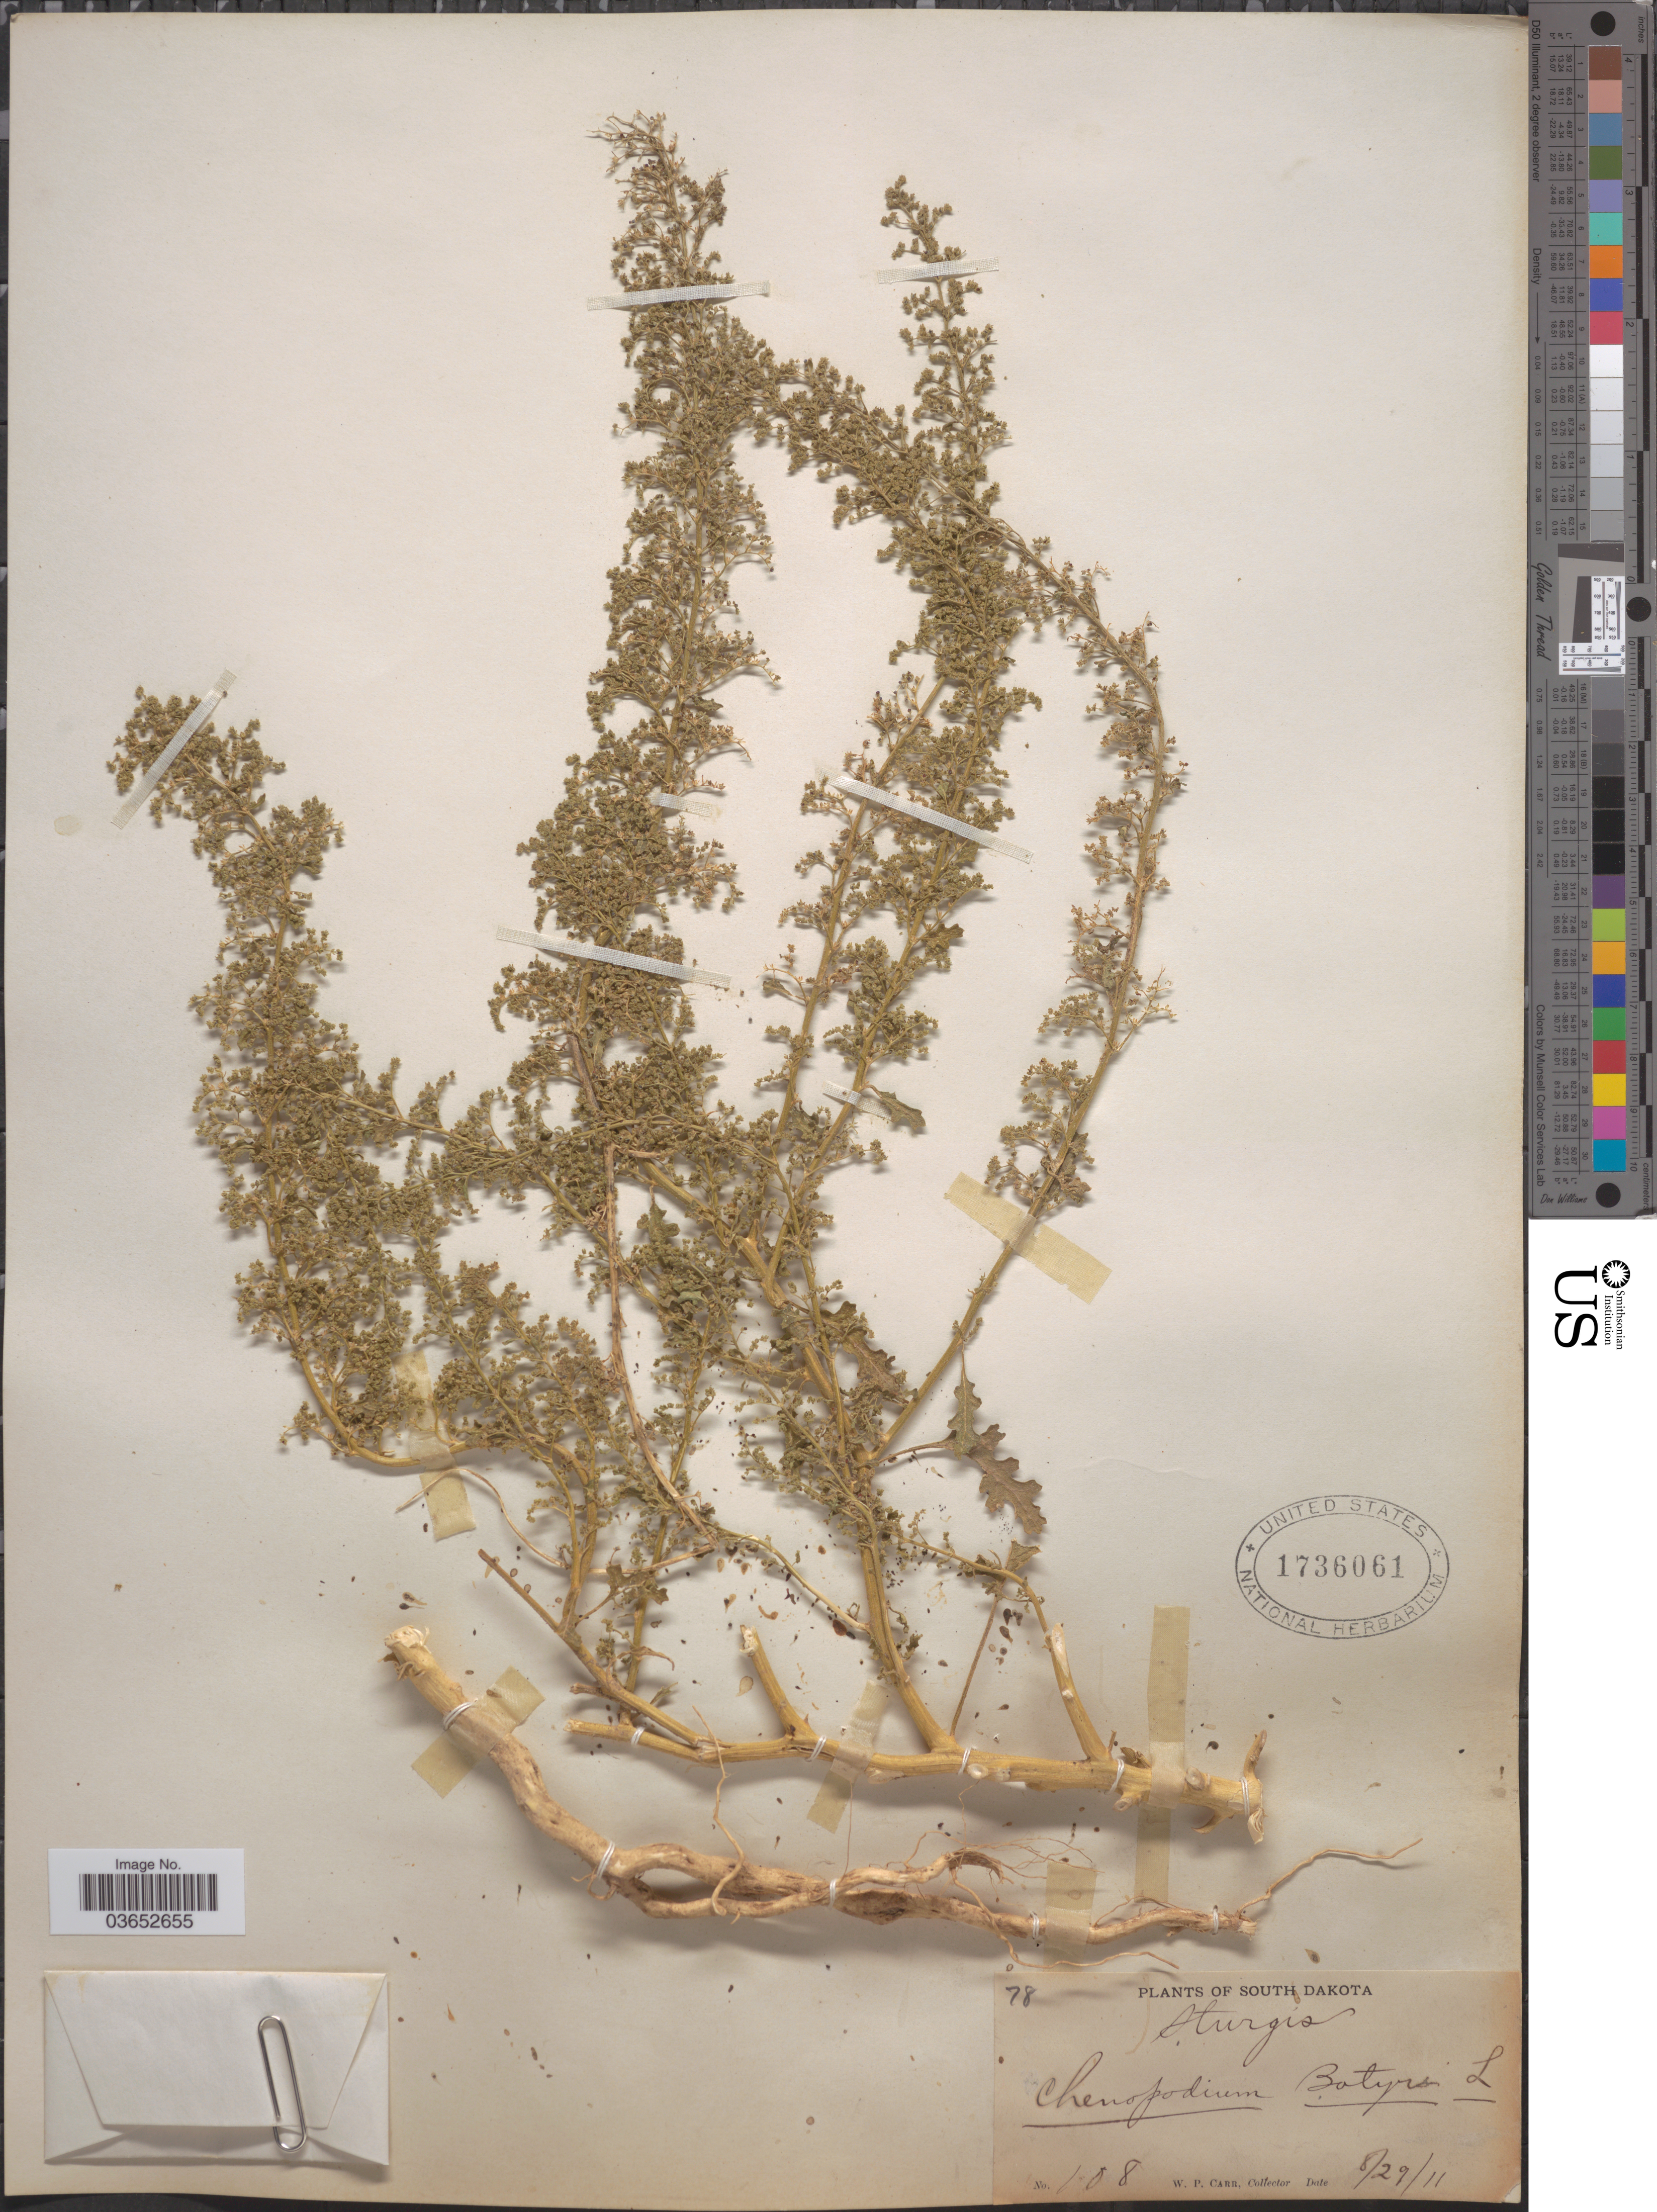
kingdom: Plantae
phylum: Tracheophyta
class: Magnoliopsida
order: Caryophyllales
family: Amaranthaceae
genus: Chenopodium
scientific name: Chenopodium botrys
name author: L.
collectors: W. Carr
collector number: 108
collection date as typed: Transcribed d/m/y: 29/8/11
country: United States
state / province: South Dakota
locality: Sturgis.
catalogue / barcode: US 1736061